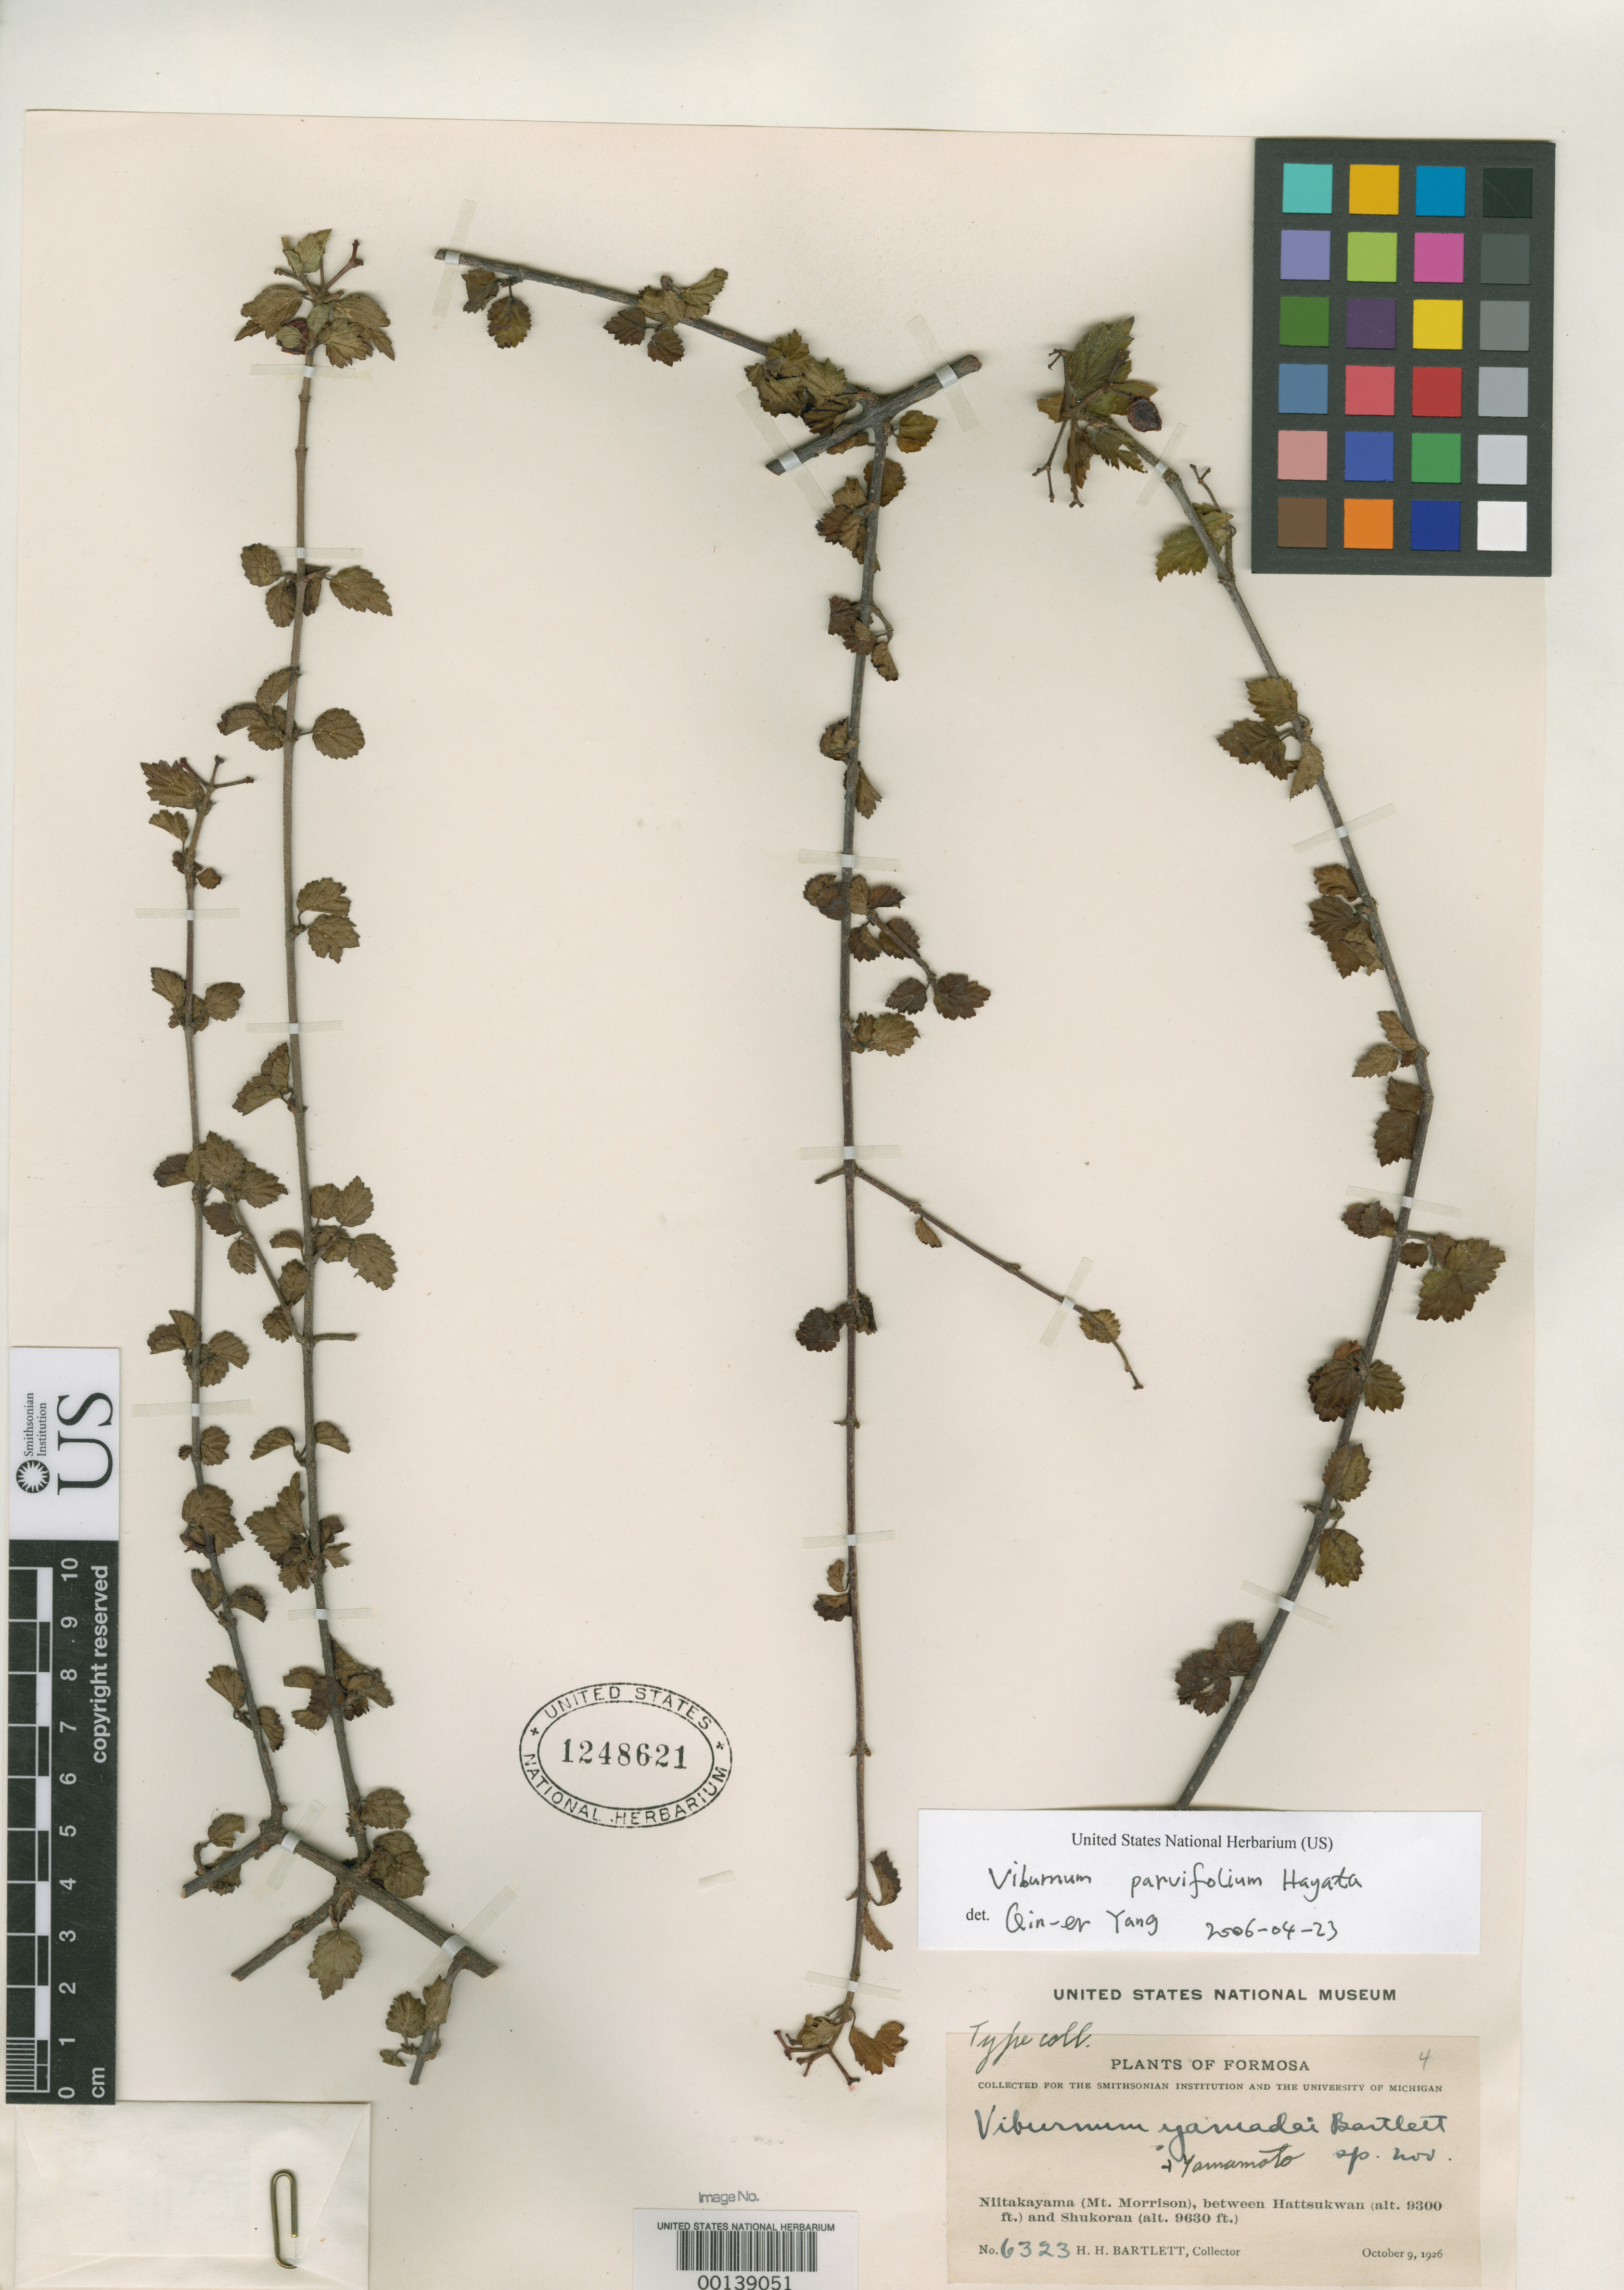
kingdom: Plantae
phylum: Tracheophyta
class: Magnoliopsida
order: Dipsacales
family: Viburnaceae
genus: Viburnum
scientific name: Viburnum yamadae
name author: Bartlett & Yamam. in Yamam.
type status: Syntype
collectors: H. H. Bartlett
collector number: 6323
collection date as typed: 09 Oct 1926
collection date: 1926-10-09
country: Taiwan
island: Taiwan [Formosa]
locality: Niitakayama between Hattsukwan and Shukoran; alt. 9300-9630 ft.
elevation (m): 2835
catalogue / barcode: US 1248621